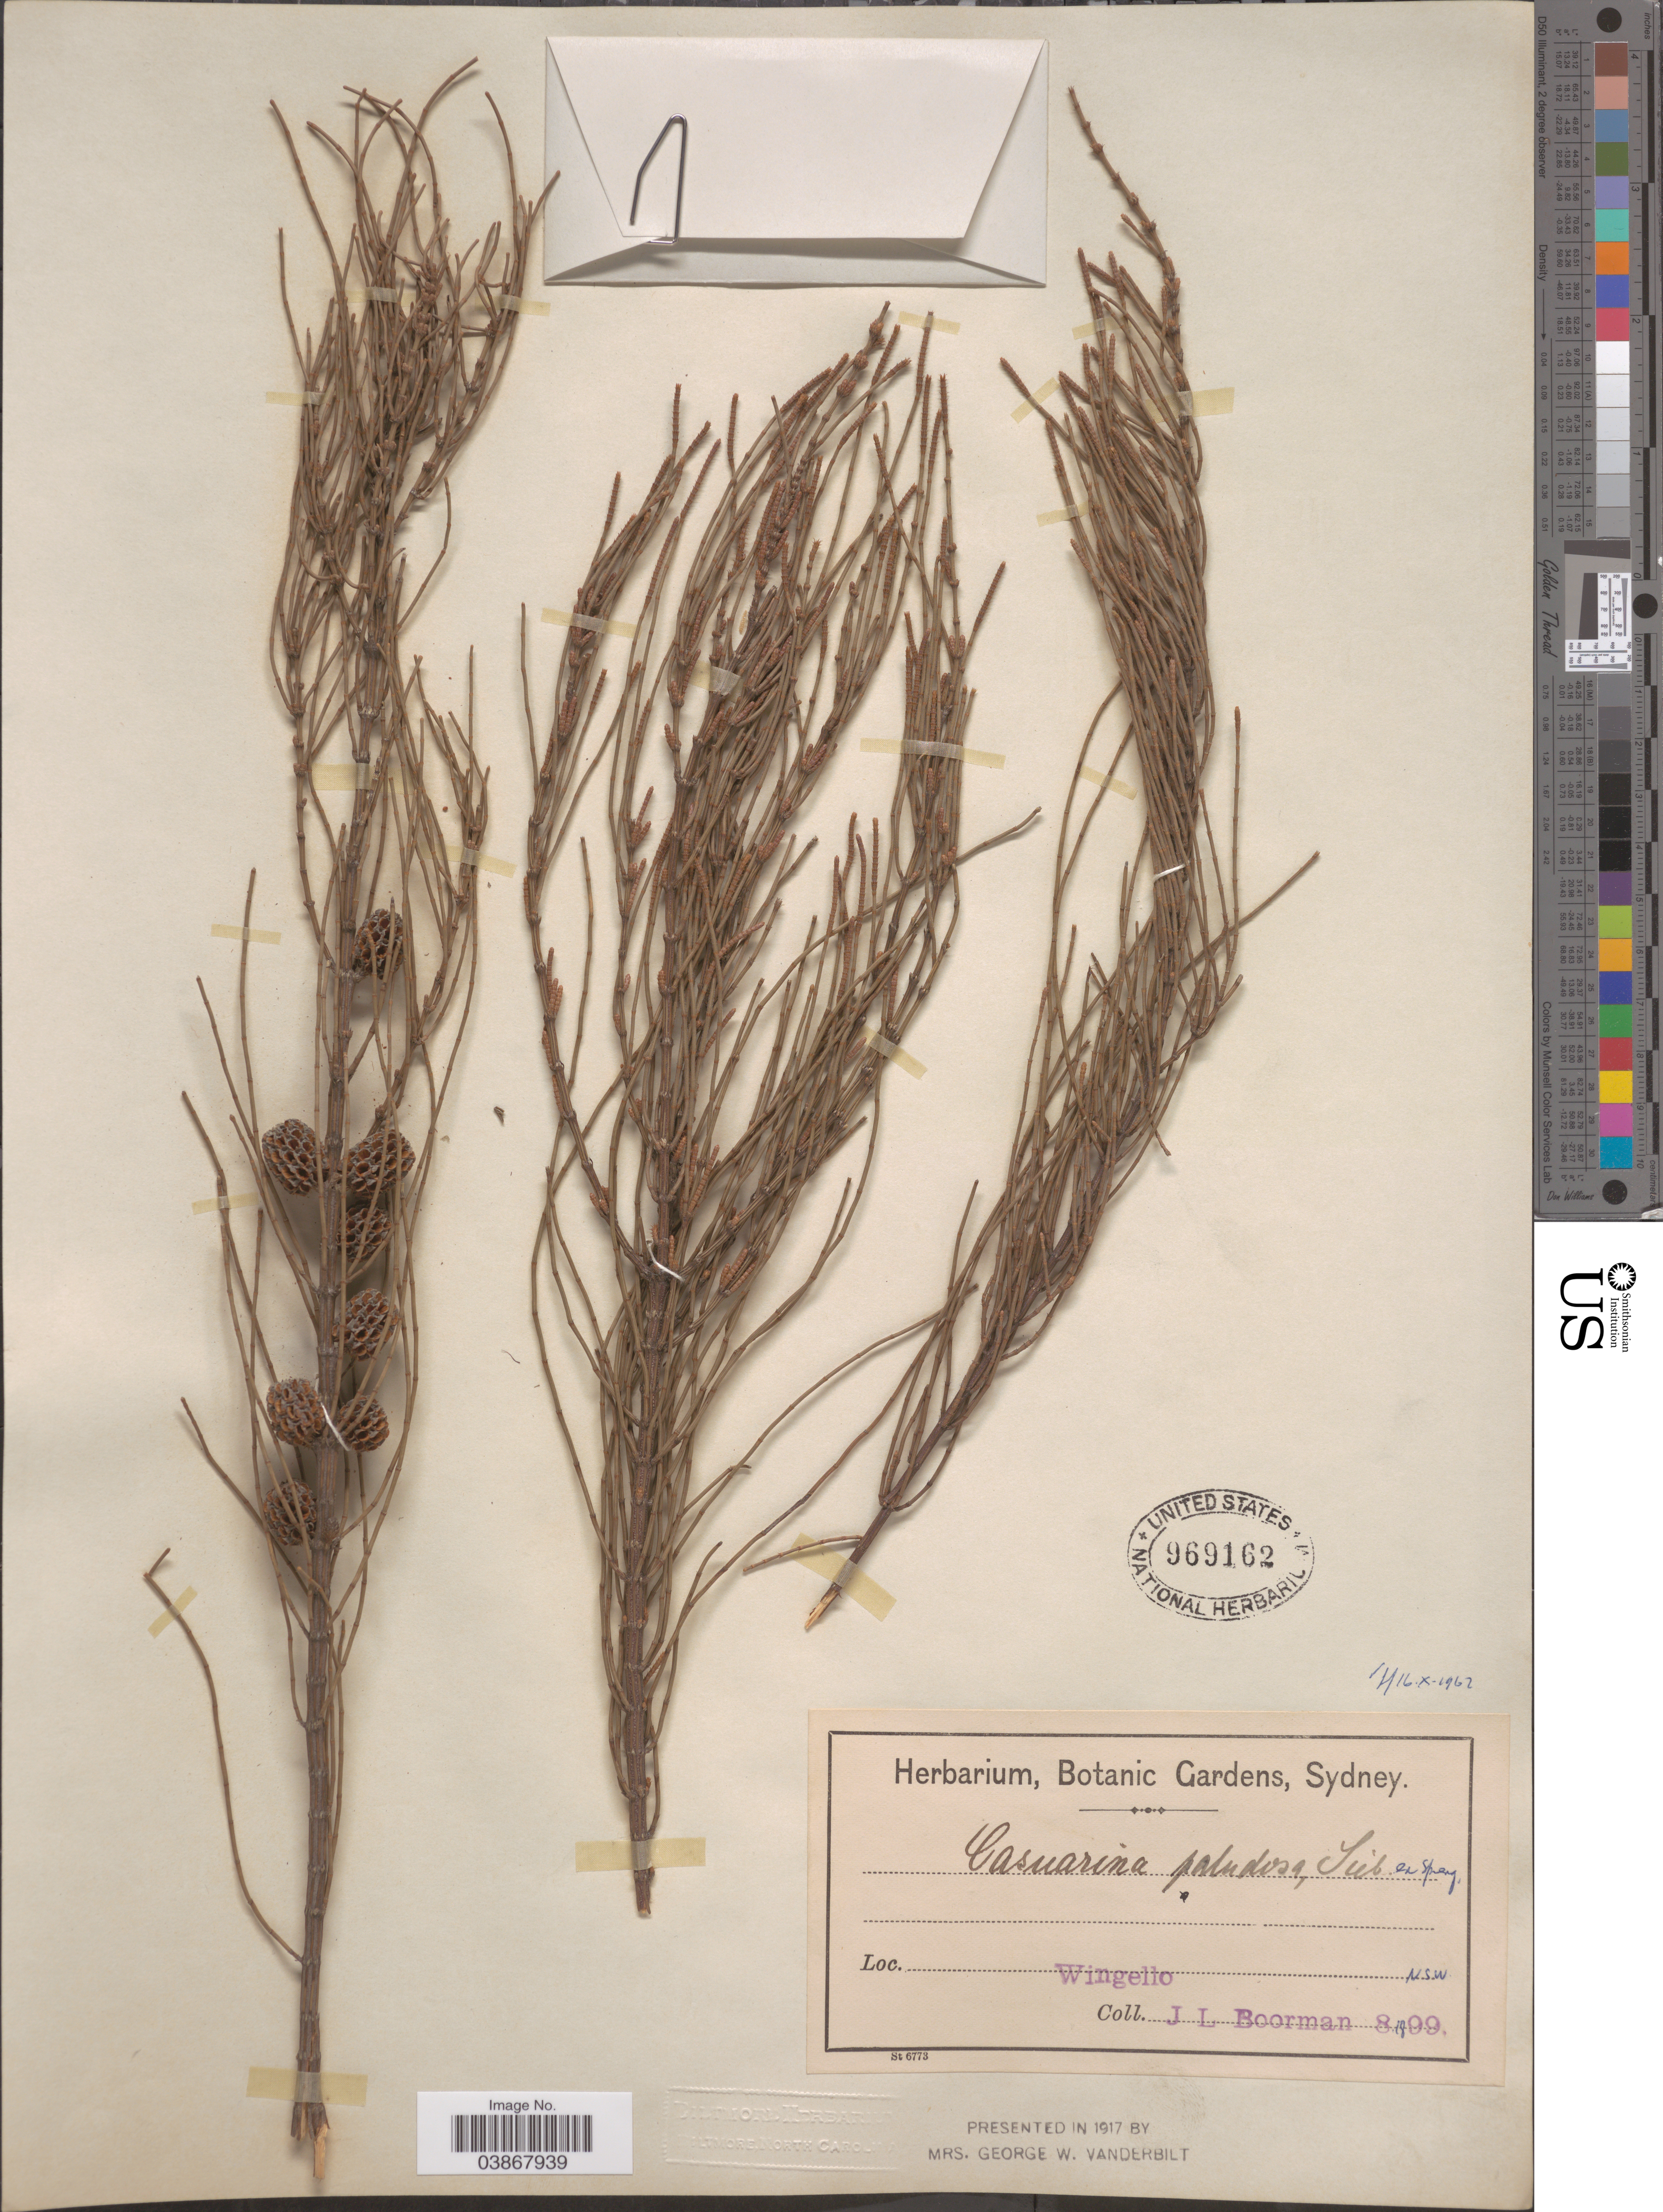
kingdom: Plantae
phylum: Tracheophyta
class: Magnoliopsida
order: Fagales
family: Casuarinaceae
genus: Casuarina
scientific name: Casuarina paludosa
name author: Sieber ex Spreng.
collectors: J. Boorman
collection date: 1899-08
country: Australia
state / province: New South Wales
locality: Wingello.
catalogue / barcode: US 969162